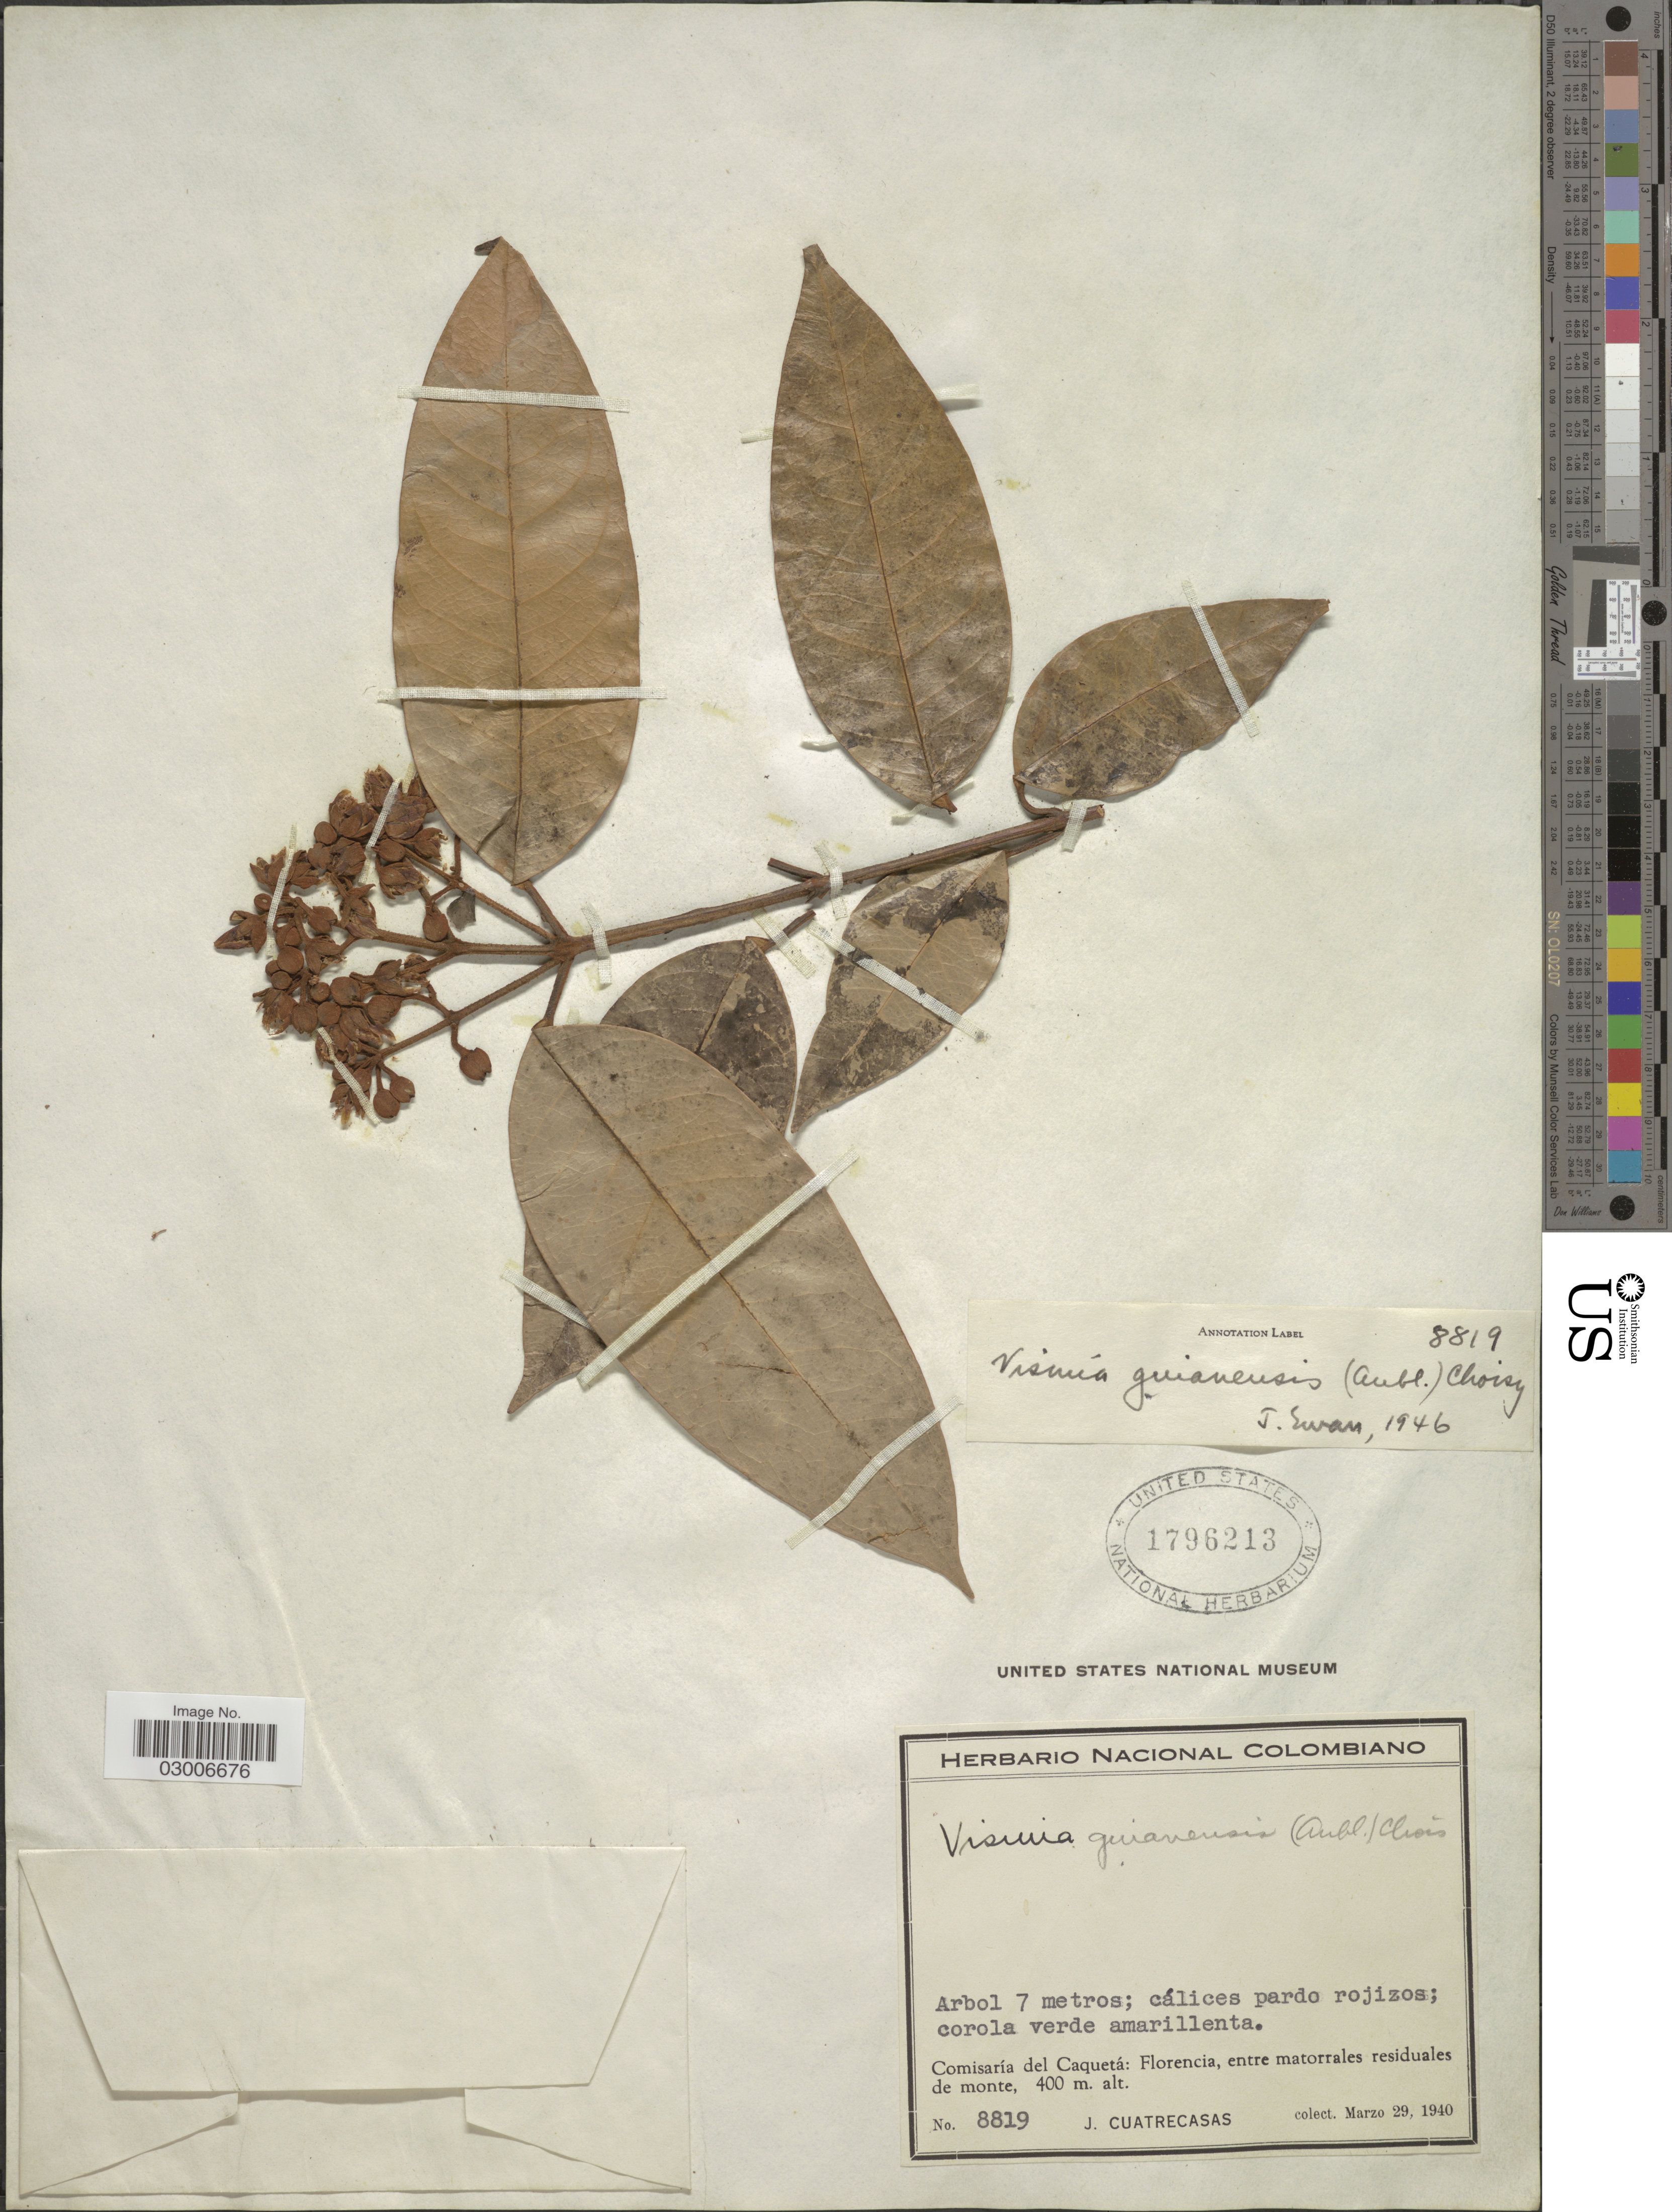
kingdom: Plantae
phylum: Tracheophyta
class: Magnoliopsida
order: Malpighiales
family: Hypericaceae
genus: Vismia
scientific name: Vismia confertiflora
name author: Spruce ex Reichardt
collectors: J. Cuatrecasas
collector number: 8819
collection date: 1940-03-29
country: Colombia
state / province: Caquetá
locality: Comisaría del Caquetá: Florencia, entre Matorrales residuales de monte.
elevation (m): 400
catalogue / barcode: US 1796213